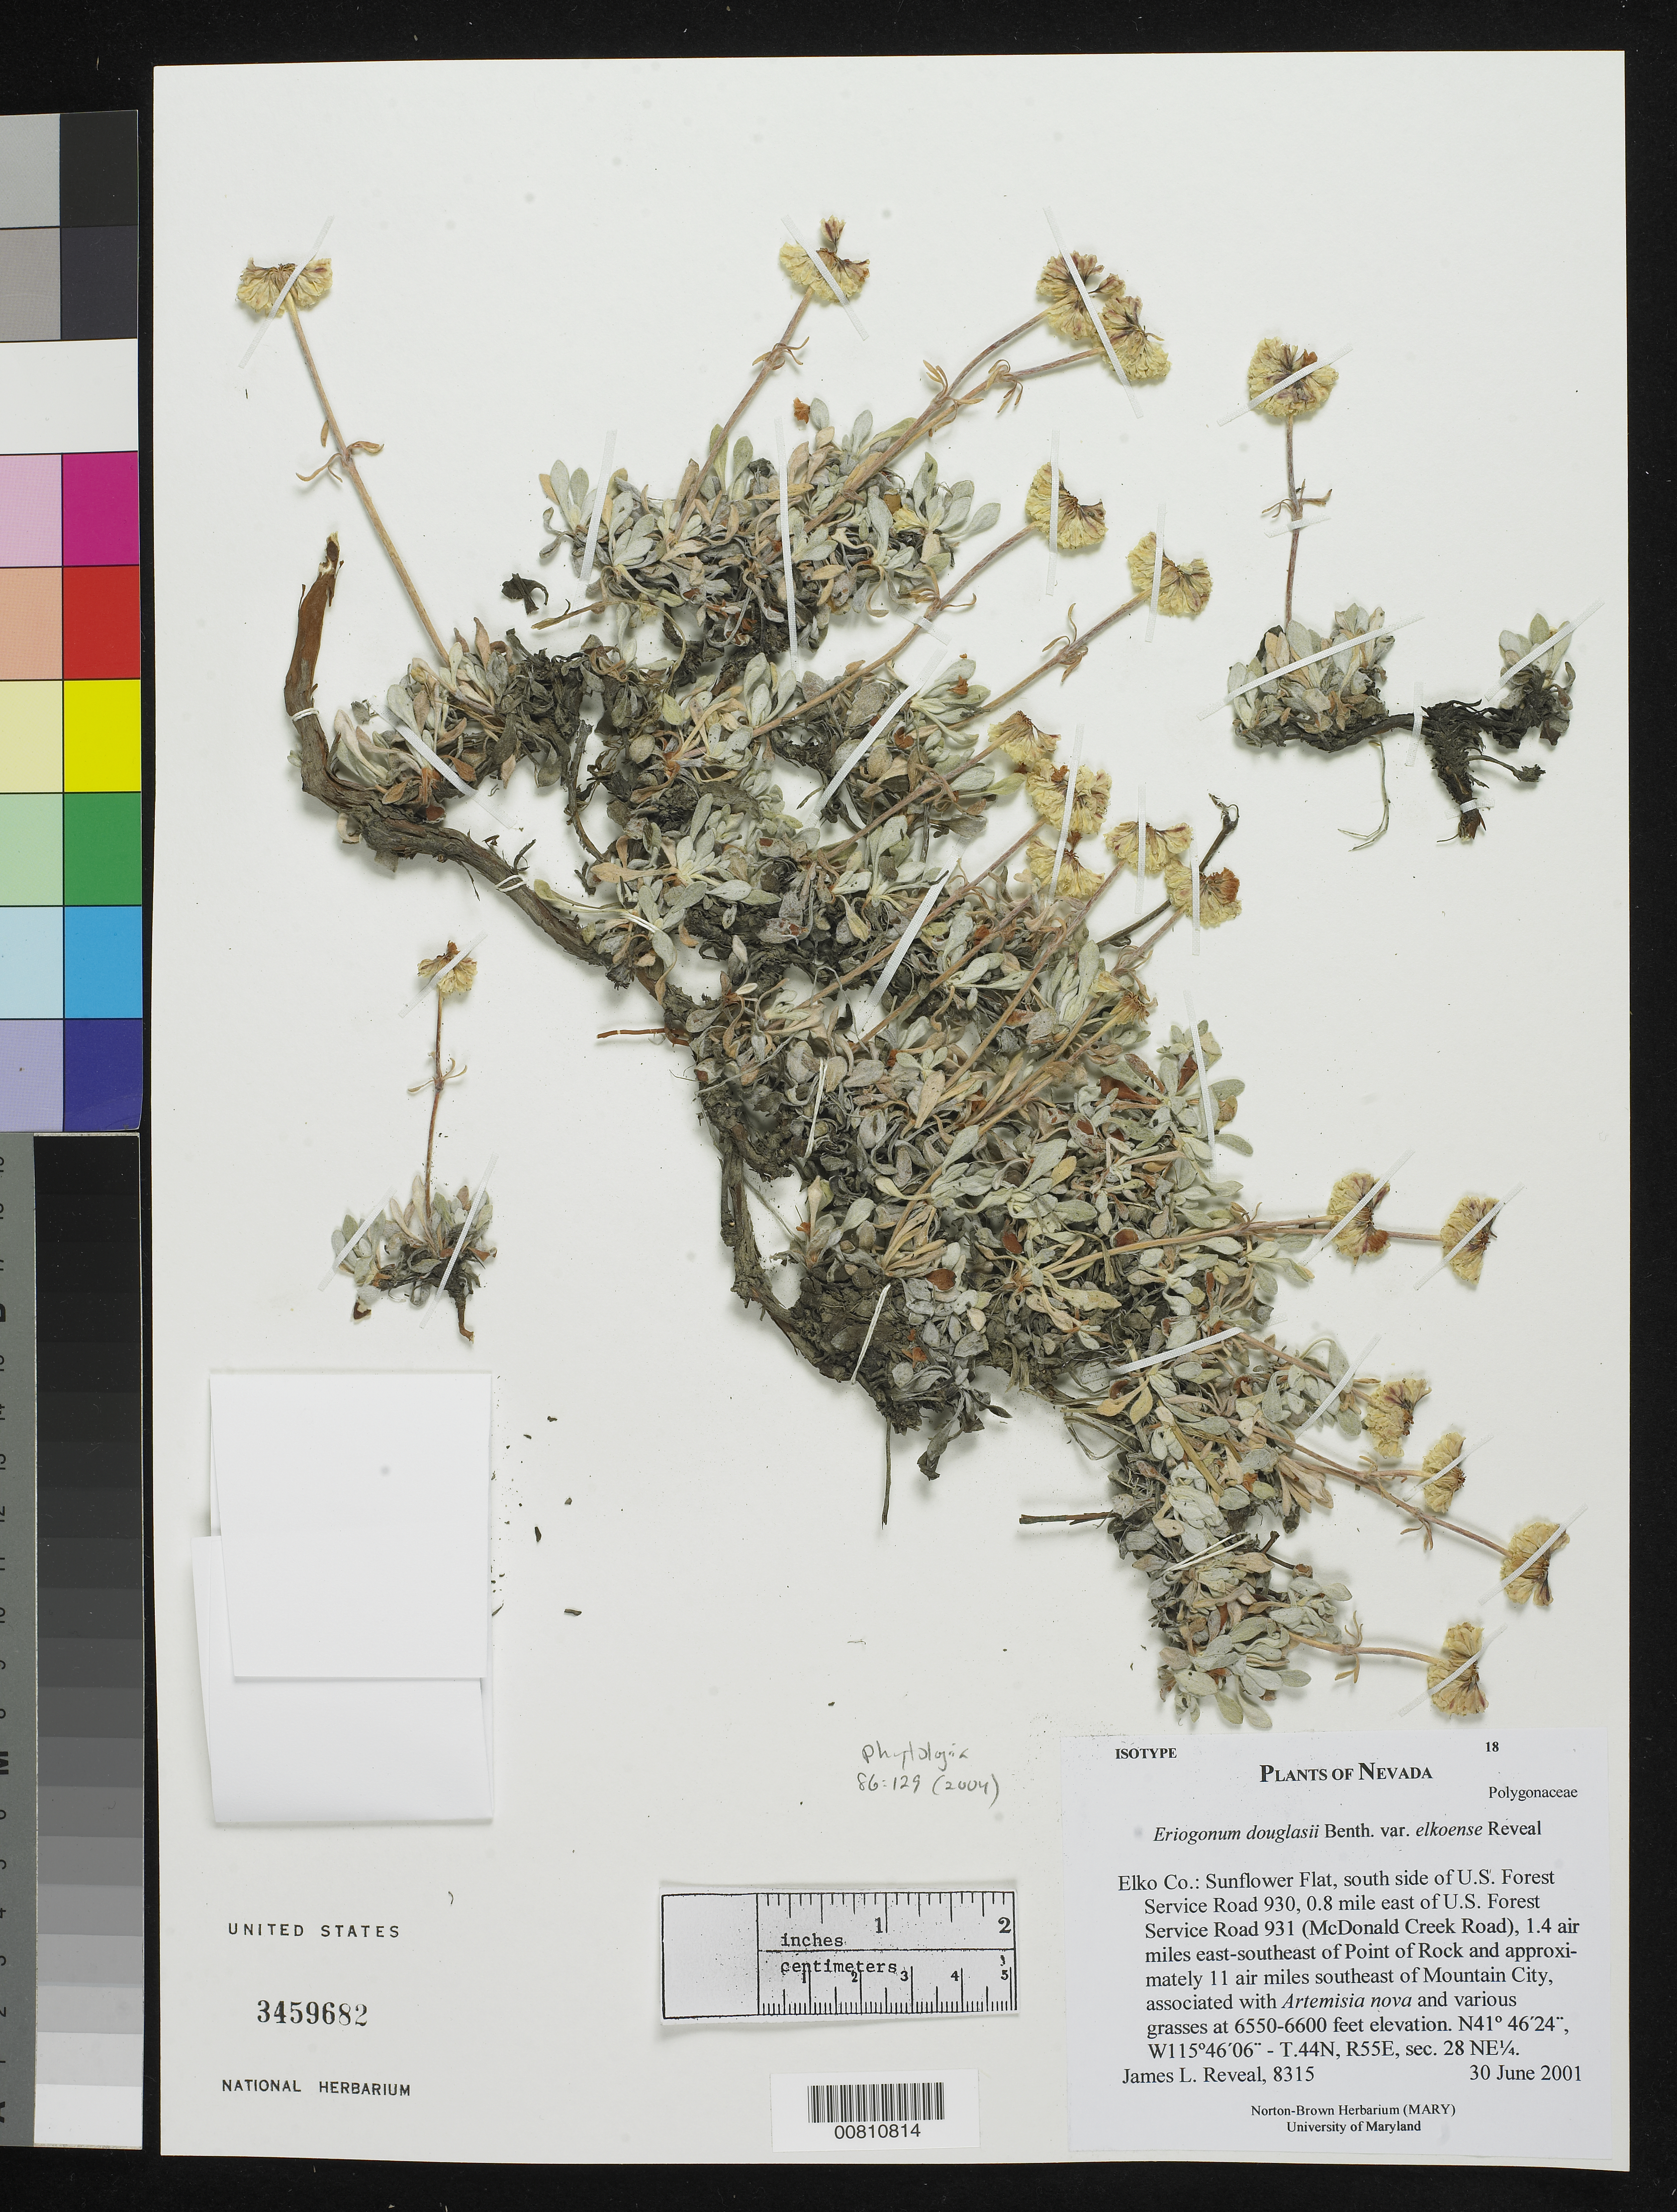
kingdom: Plantae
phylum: Tracheophyta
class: Magnoliopsida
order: Caryophyllales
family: Polygonaceae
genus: Eriogonum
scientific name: Eriogonum douglasii var. elkoense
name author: Reveal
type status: Isotype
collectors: J. L. Reveal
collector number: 8315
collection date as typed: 30 Jun 2001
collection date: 2001-06-30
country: United States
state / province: Nevada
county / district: Elko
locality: Elko Co.: Sunflower Flat, south side of U.S. Forest Service Road 930, 0.8 mile east of U.S. Forest Service Road 931 (mcDonald Creek Road), 1.4 air miles east-southeast of Point of Rock and approximately 11 air miles southeast of Mountain City.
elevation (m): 1996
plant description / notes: Holotype at NY.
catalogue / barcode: US 3459682